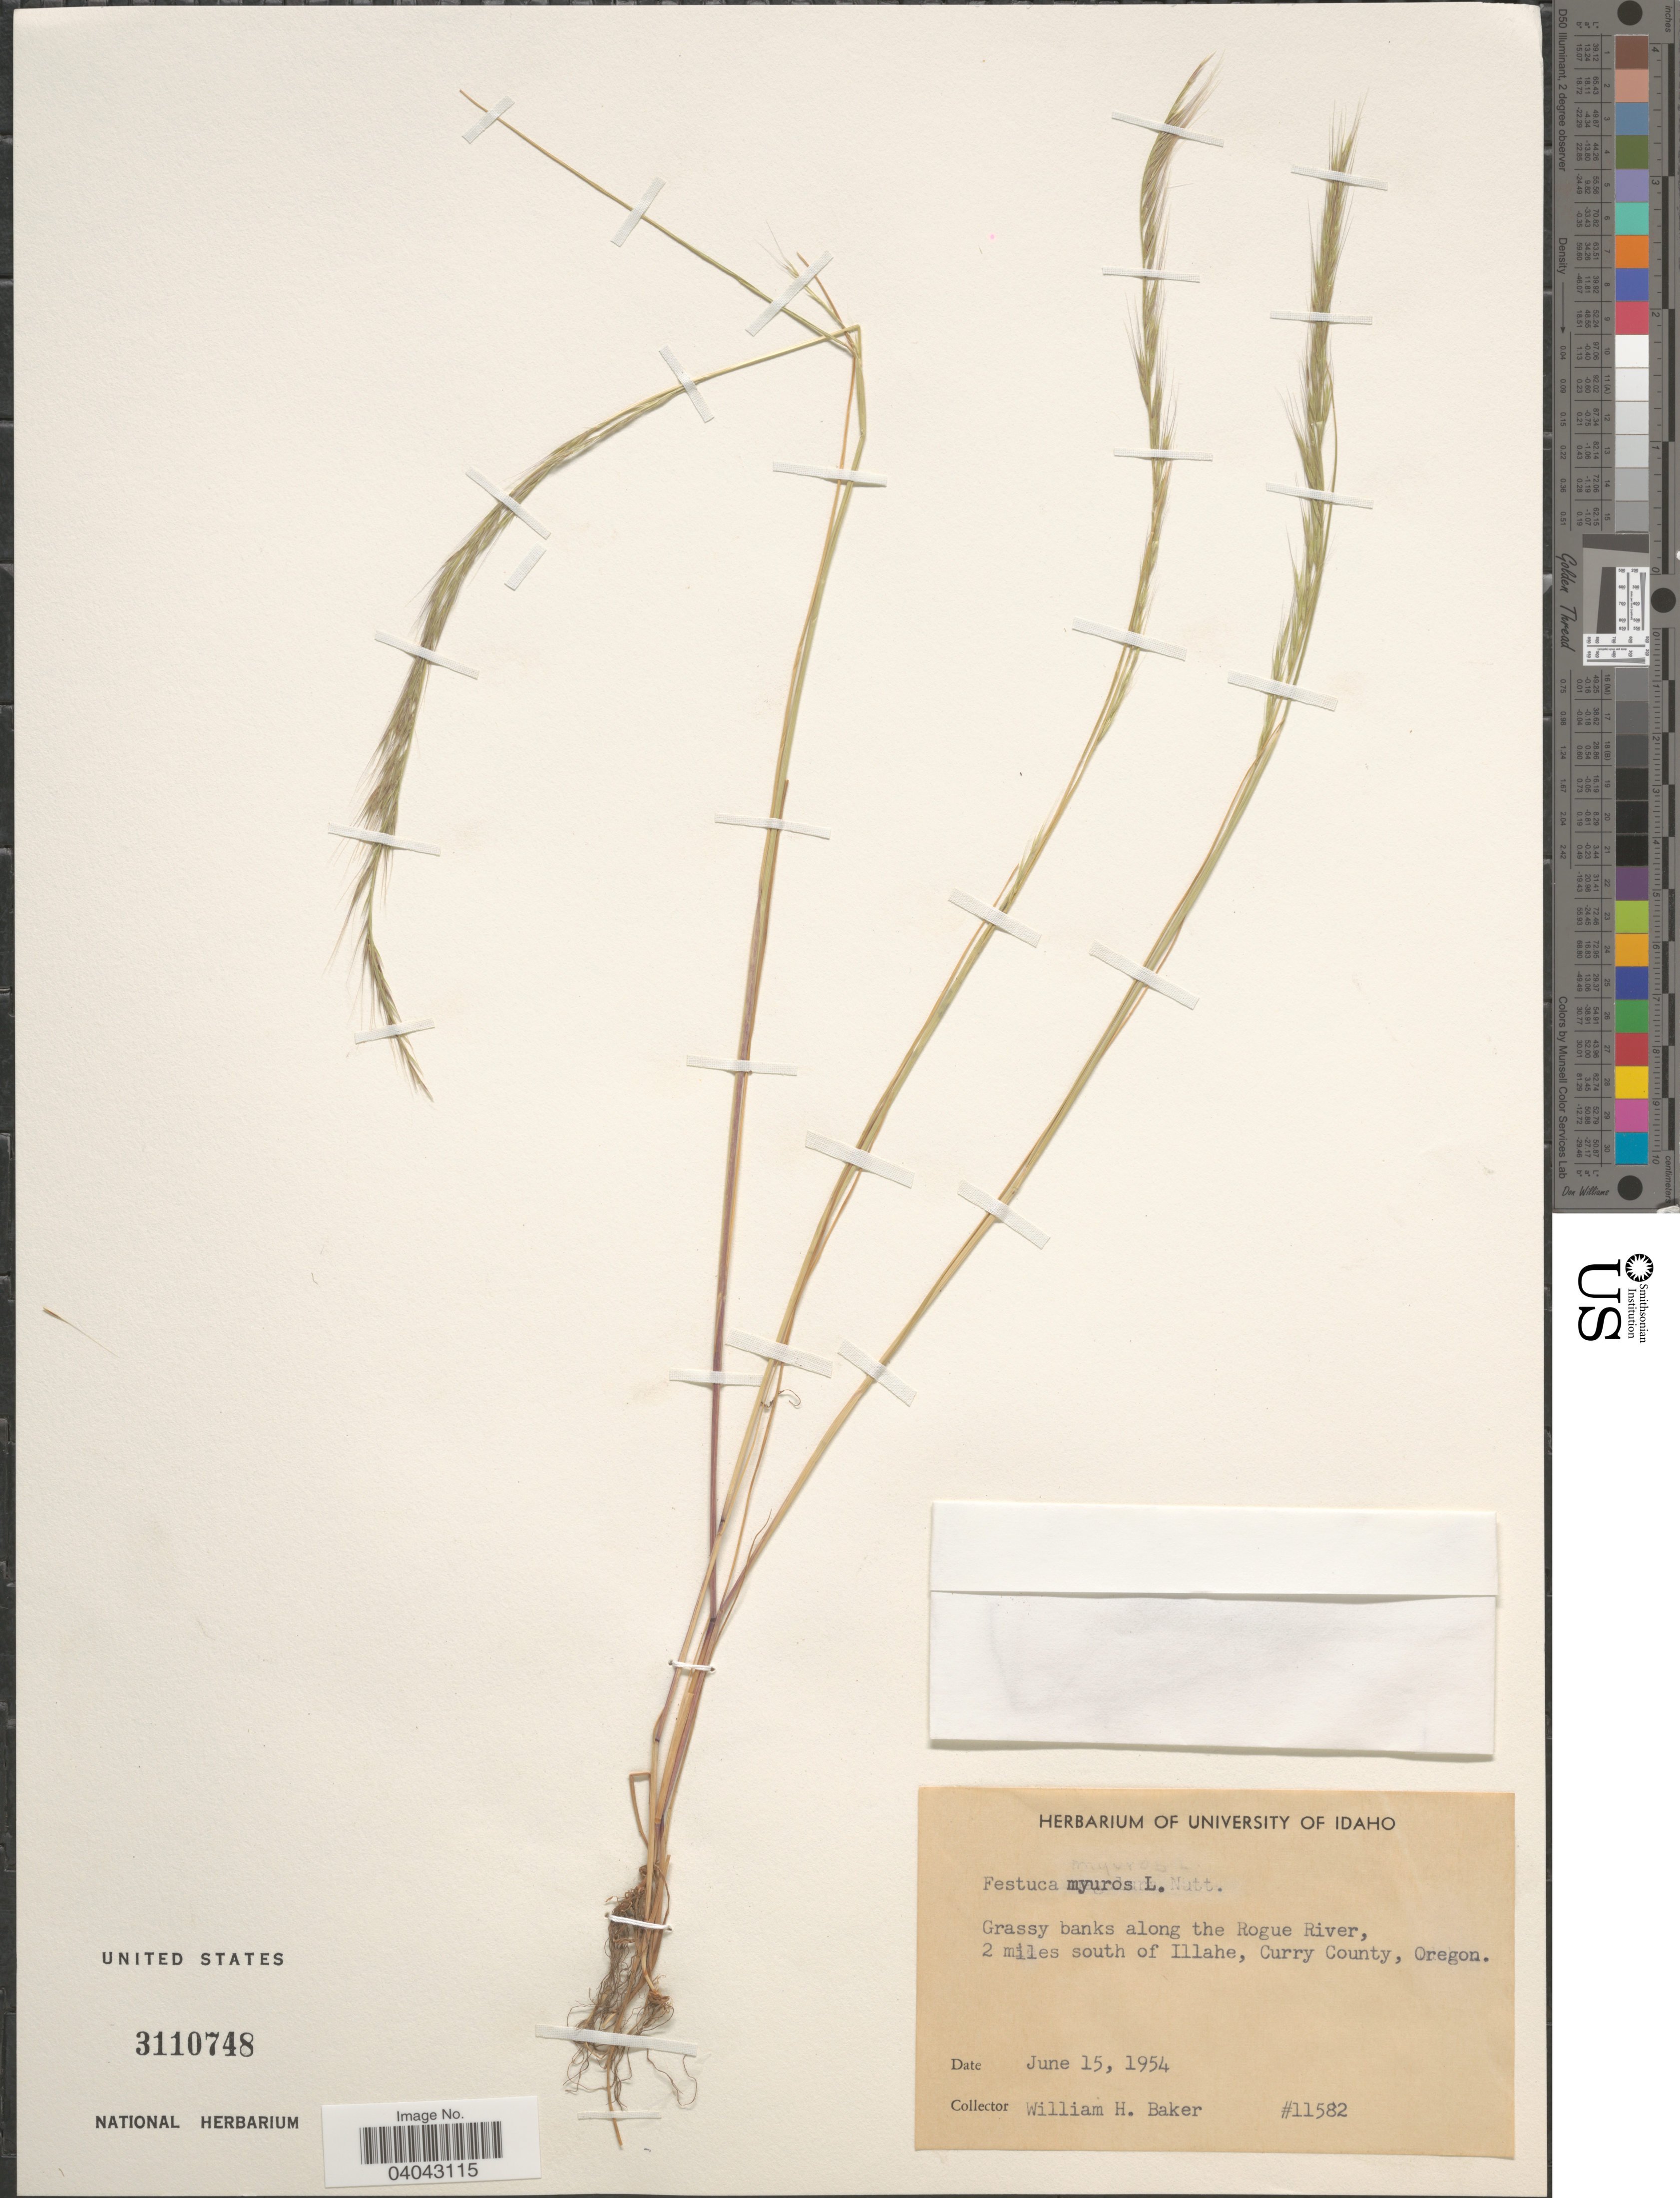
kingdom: Plantae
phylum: Tracheophyta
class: Liliopsida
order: Poales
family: Poaceae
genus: Festuca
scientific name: Festuca myuros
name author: L.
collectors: W. H. Baker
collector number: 11582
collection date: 1954-06-15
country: United States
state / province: Oregon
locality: Grassy banks along the Rogue River, 2 miles south of Illahe, Curry County.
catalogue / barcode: US 3110748